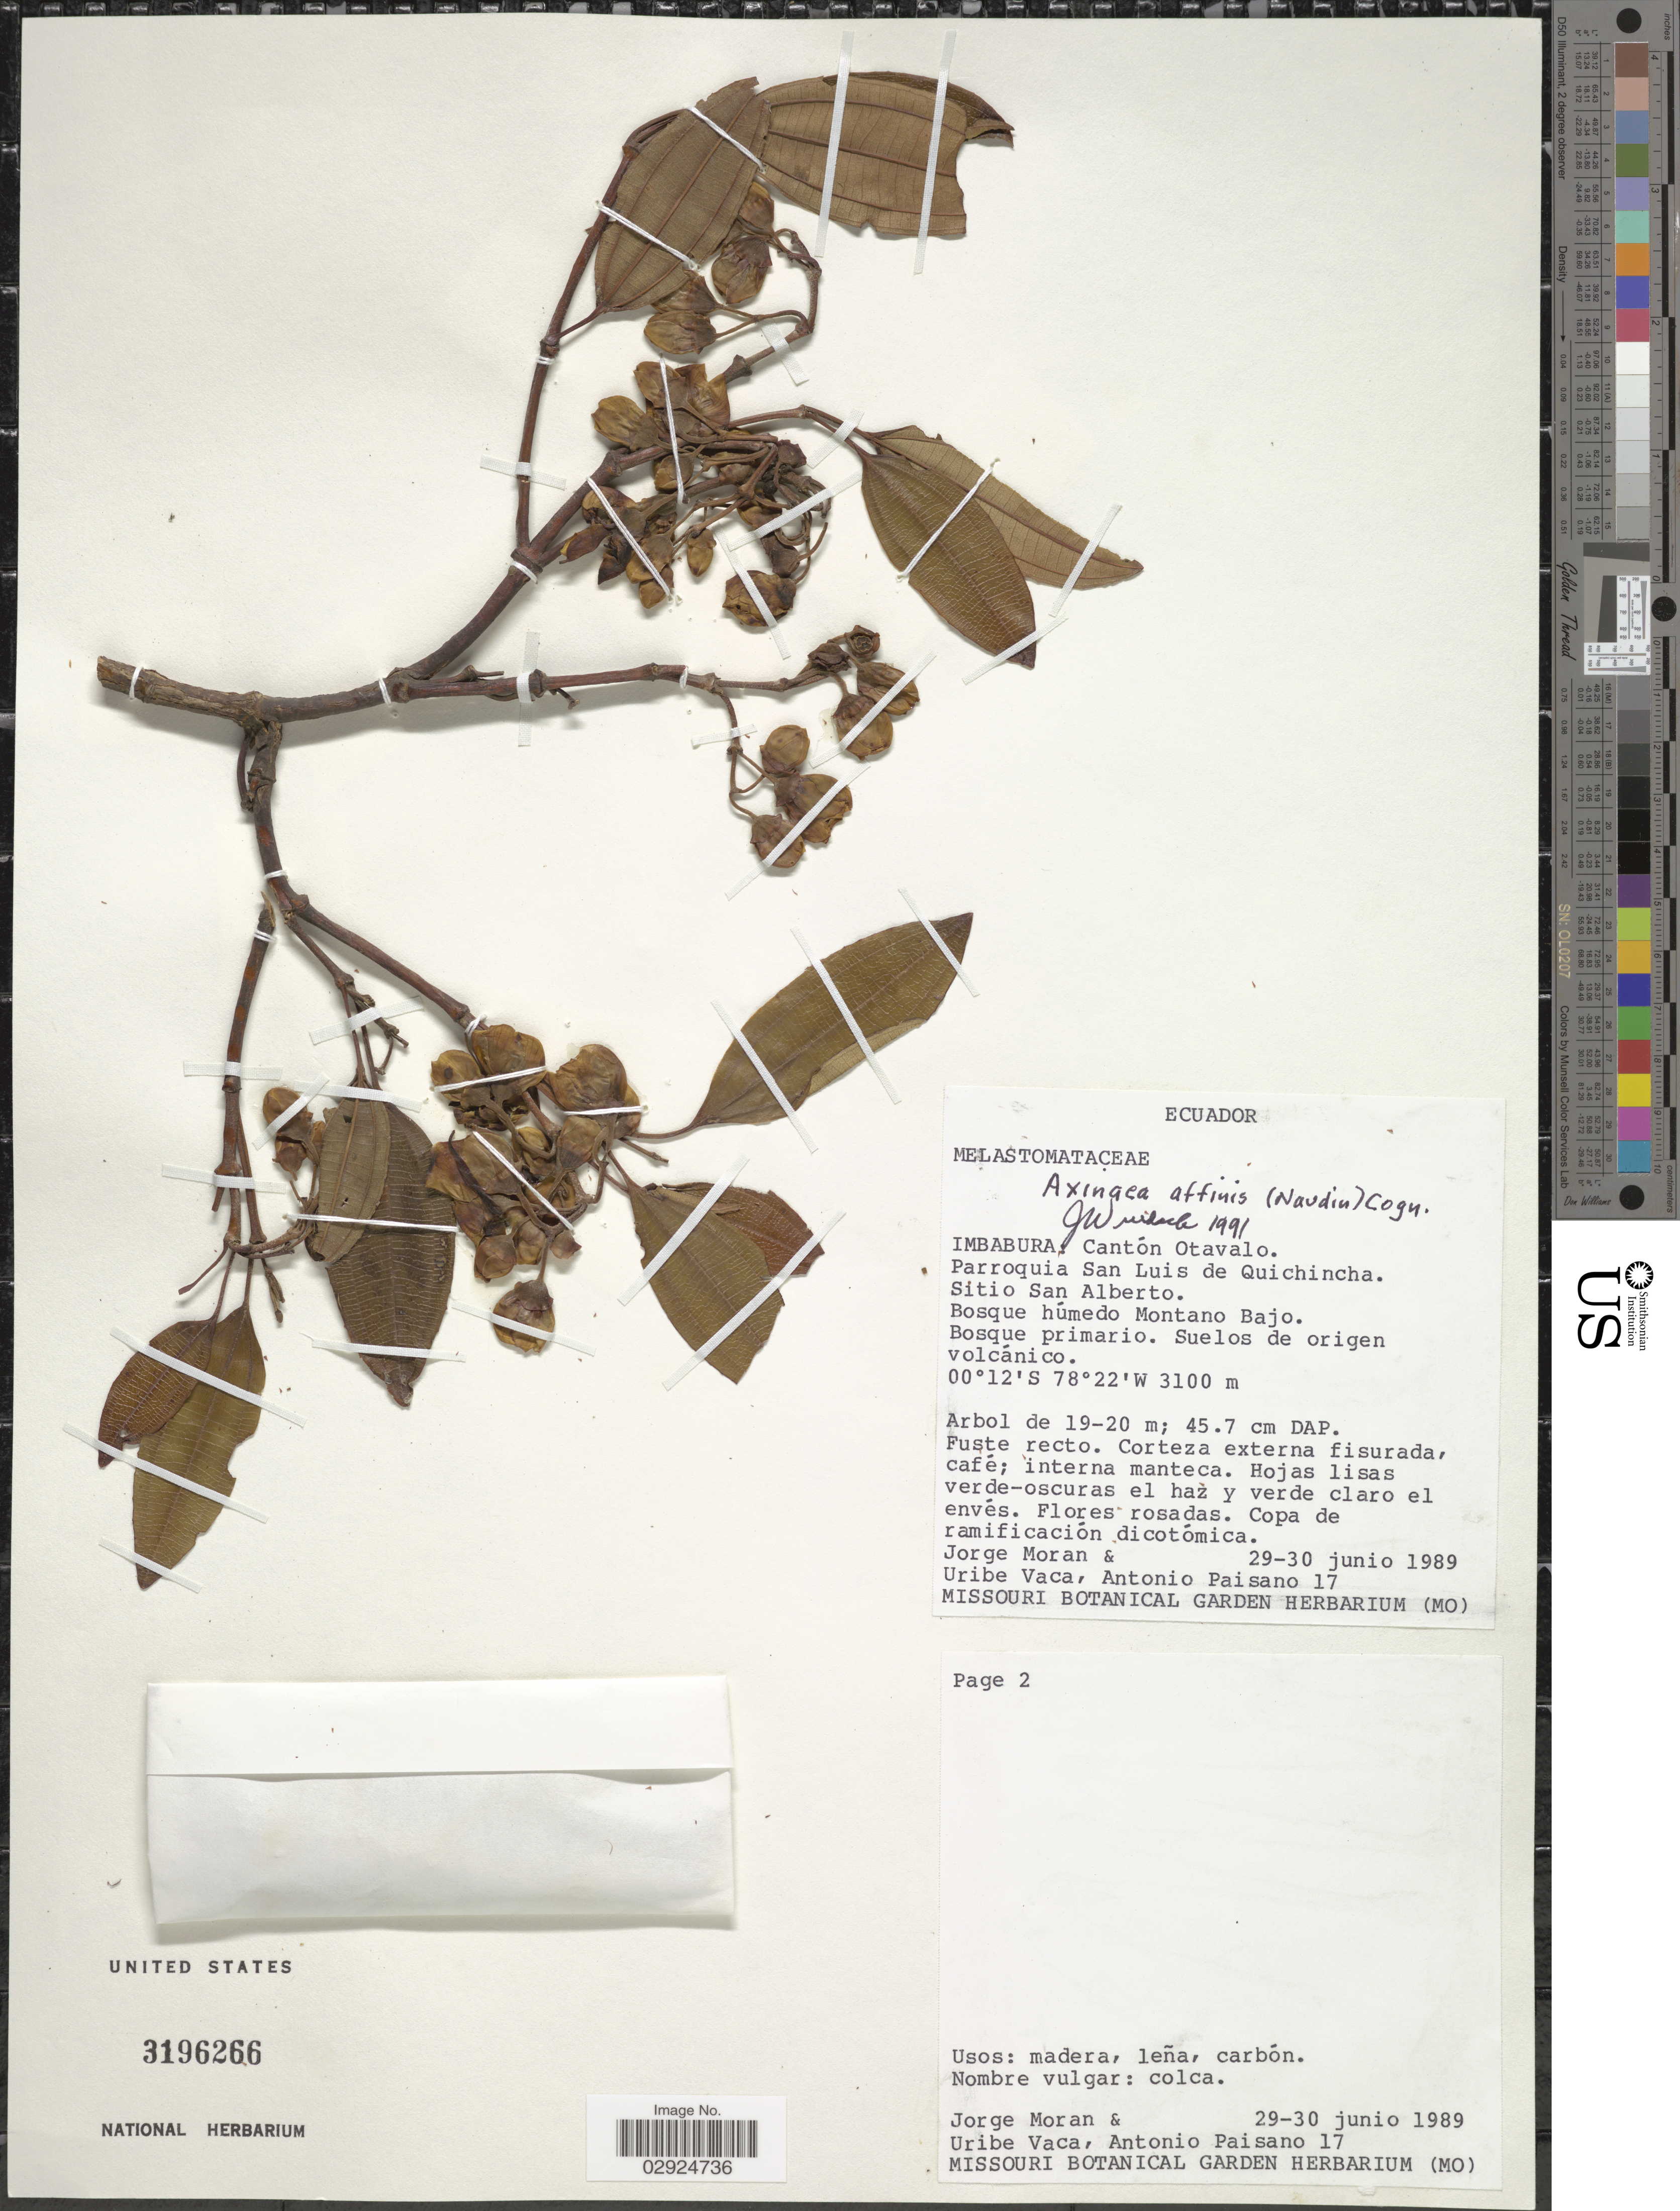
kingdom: Plantae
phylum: Tracheophyta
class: Magnoliopsida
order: Myrtales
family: Melastomataceae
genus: Axinaea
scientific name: Axinaea affinis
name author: (Naudin) Cogn.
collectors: J. Moran, U. Vaca & A. Paisano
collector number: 17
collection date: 1989-06-29/1989-06-30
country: Ecuador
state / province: Imbabura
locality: Imbabura: Cantón Otavalo. Parroquia San Luis de Quichincha. Sitio San Alberto. Bosque húmedo Montano Bajo.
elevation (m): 3100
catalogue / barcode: US 3196266